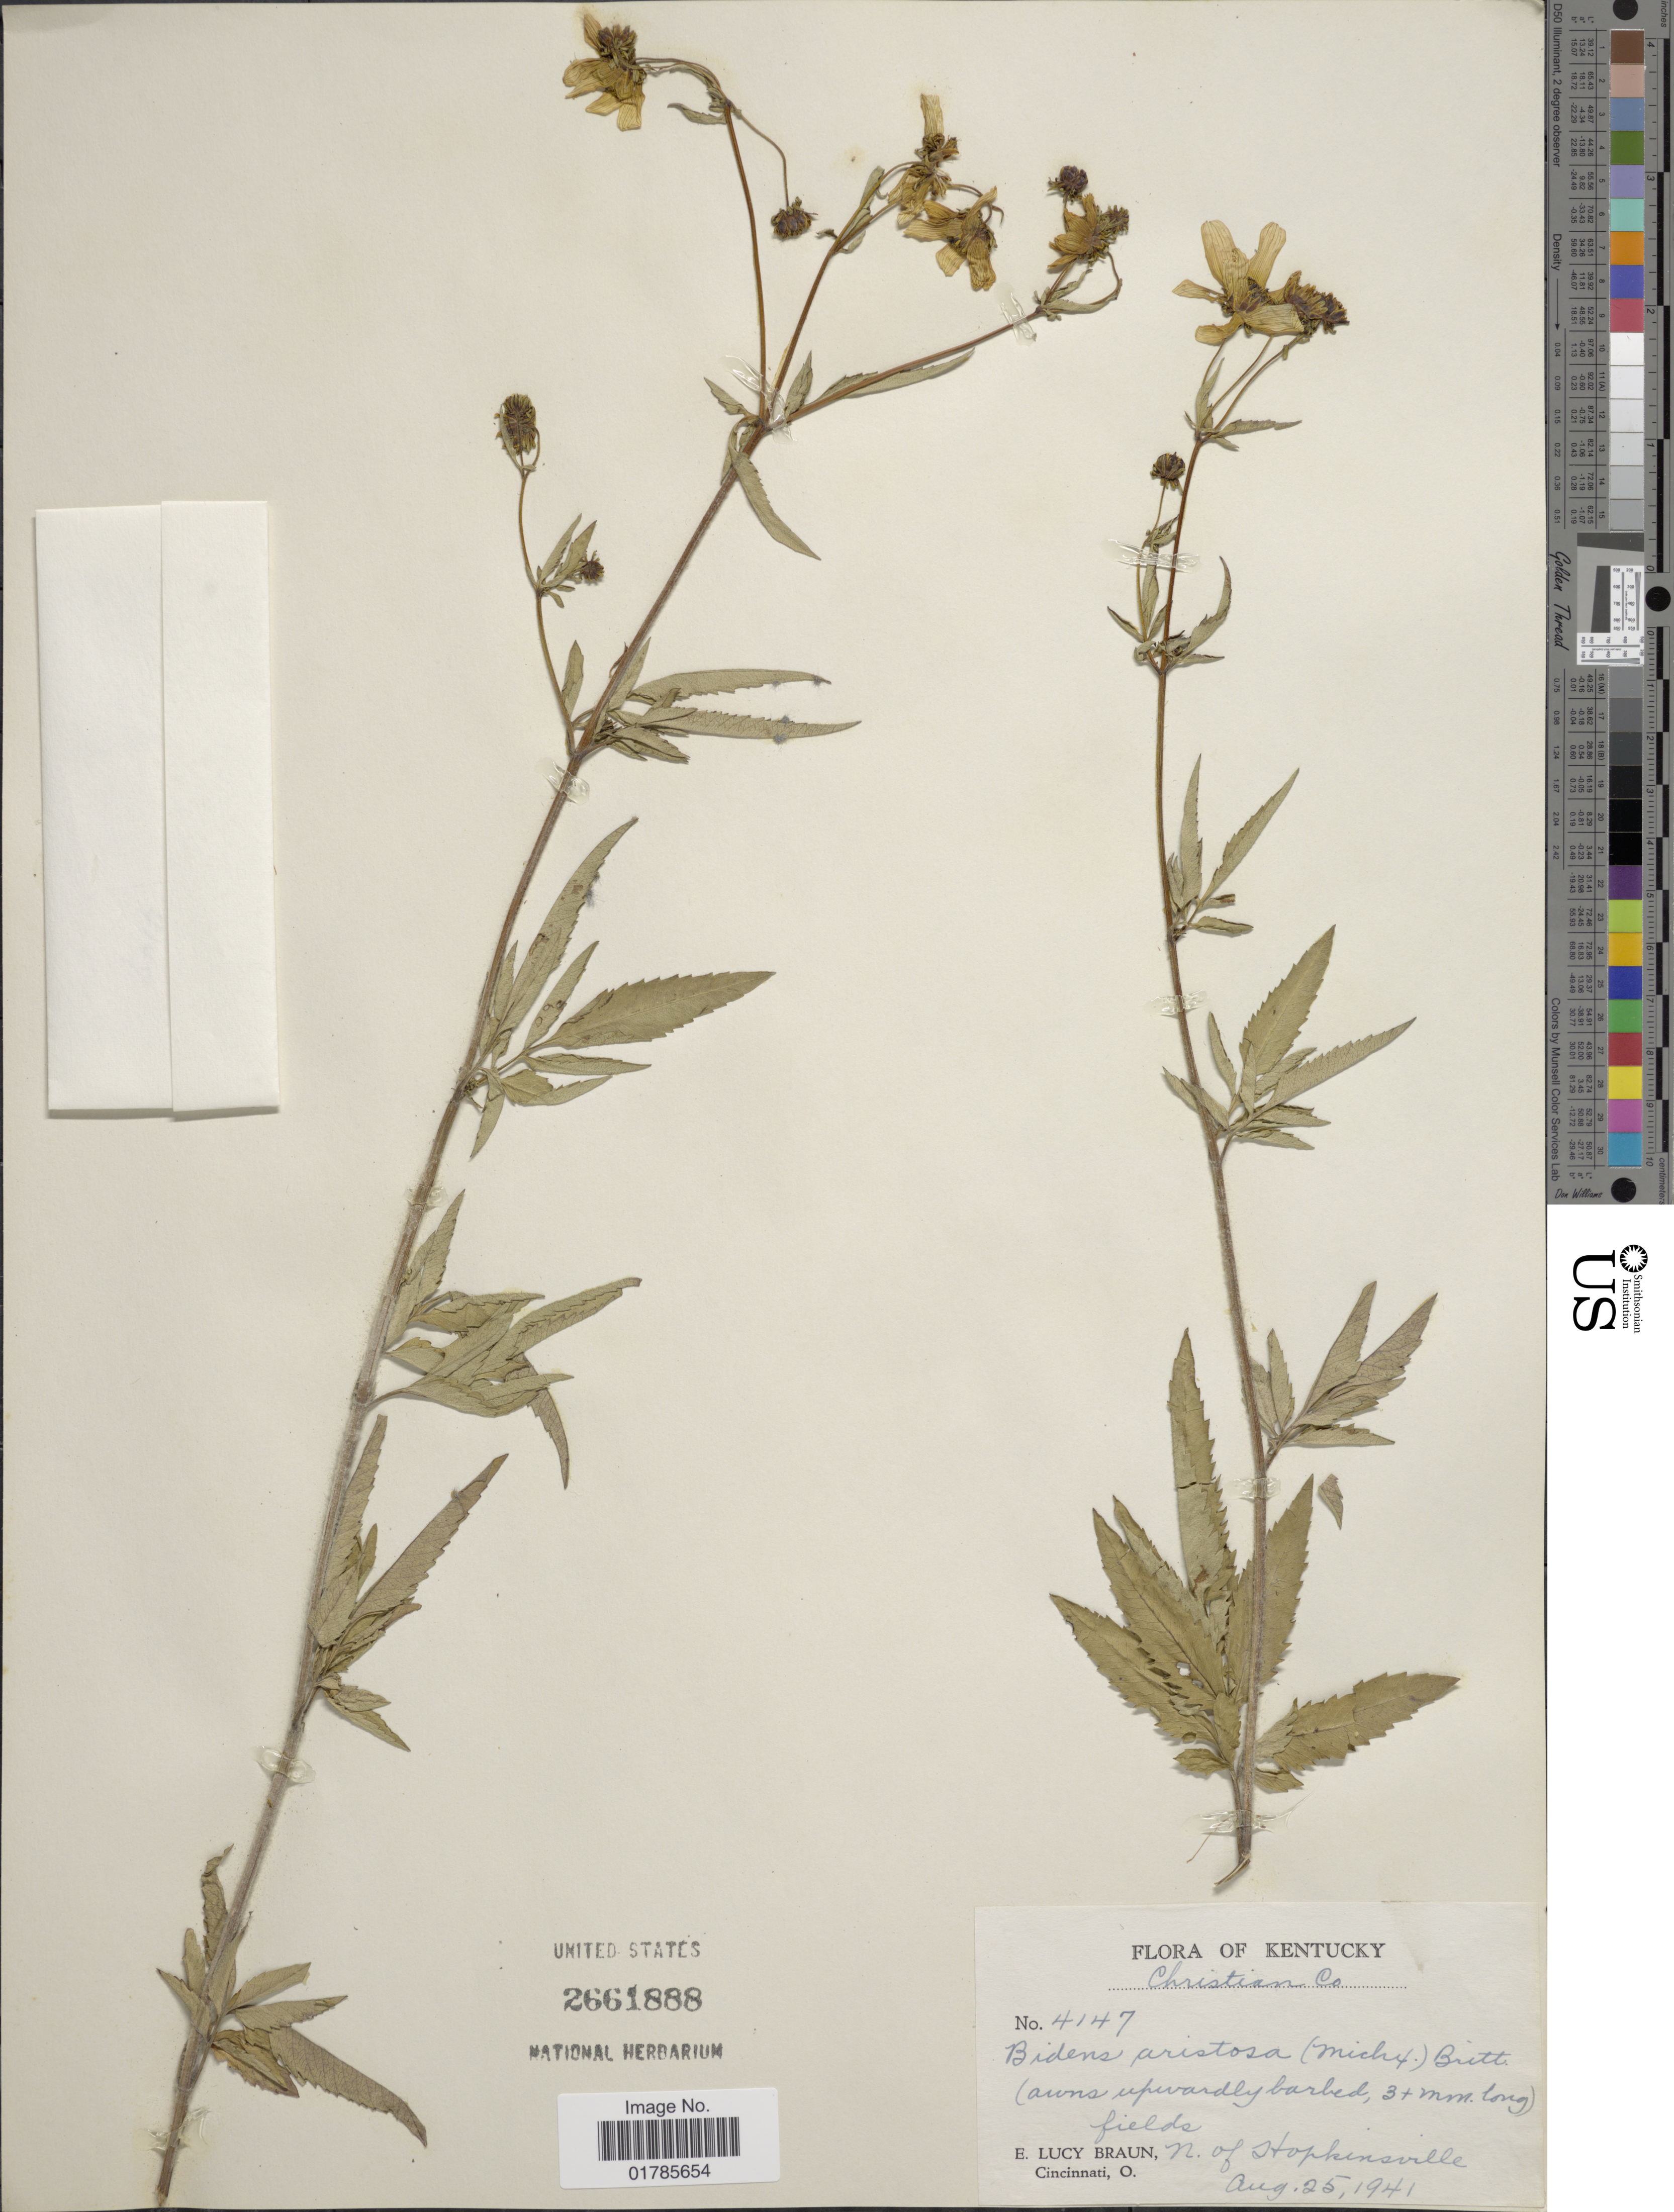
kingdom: Plantae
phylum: Tracheophyta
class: Magnoliopsida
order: Asterales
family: Asteraceae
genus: Bidens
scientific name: Bidens aristosa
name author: (Michx.) Britton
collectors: E. L. Braun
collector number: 4147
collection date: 1941-08-25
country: United States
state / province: Kentucky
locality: Christian Co., N. of Hopkinsville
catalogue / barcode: US 2661888